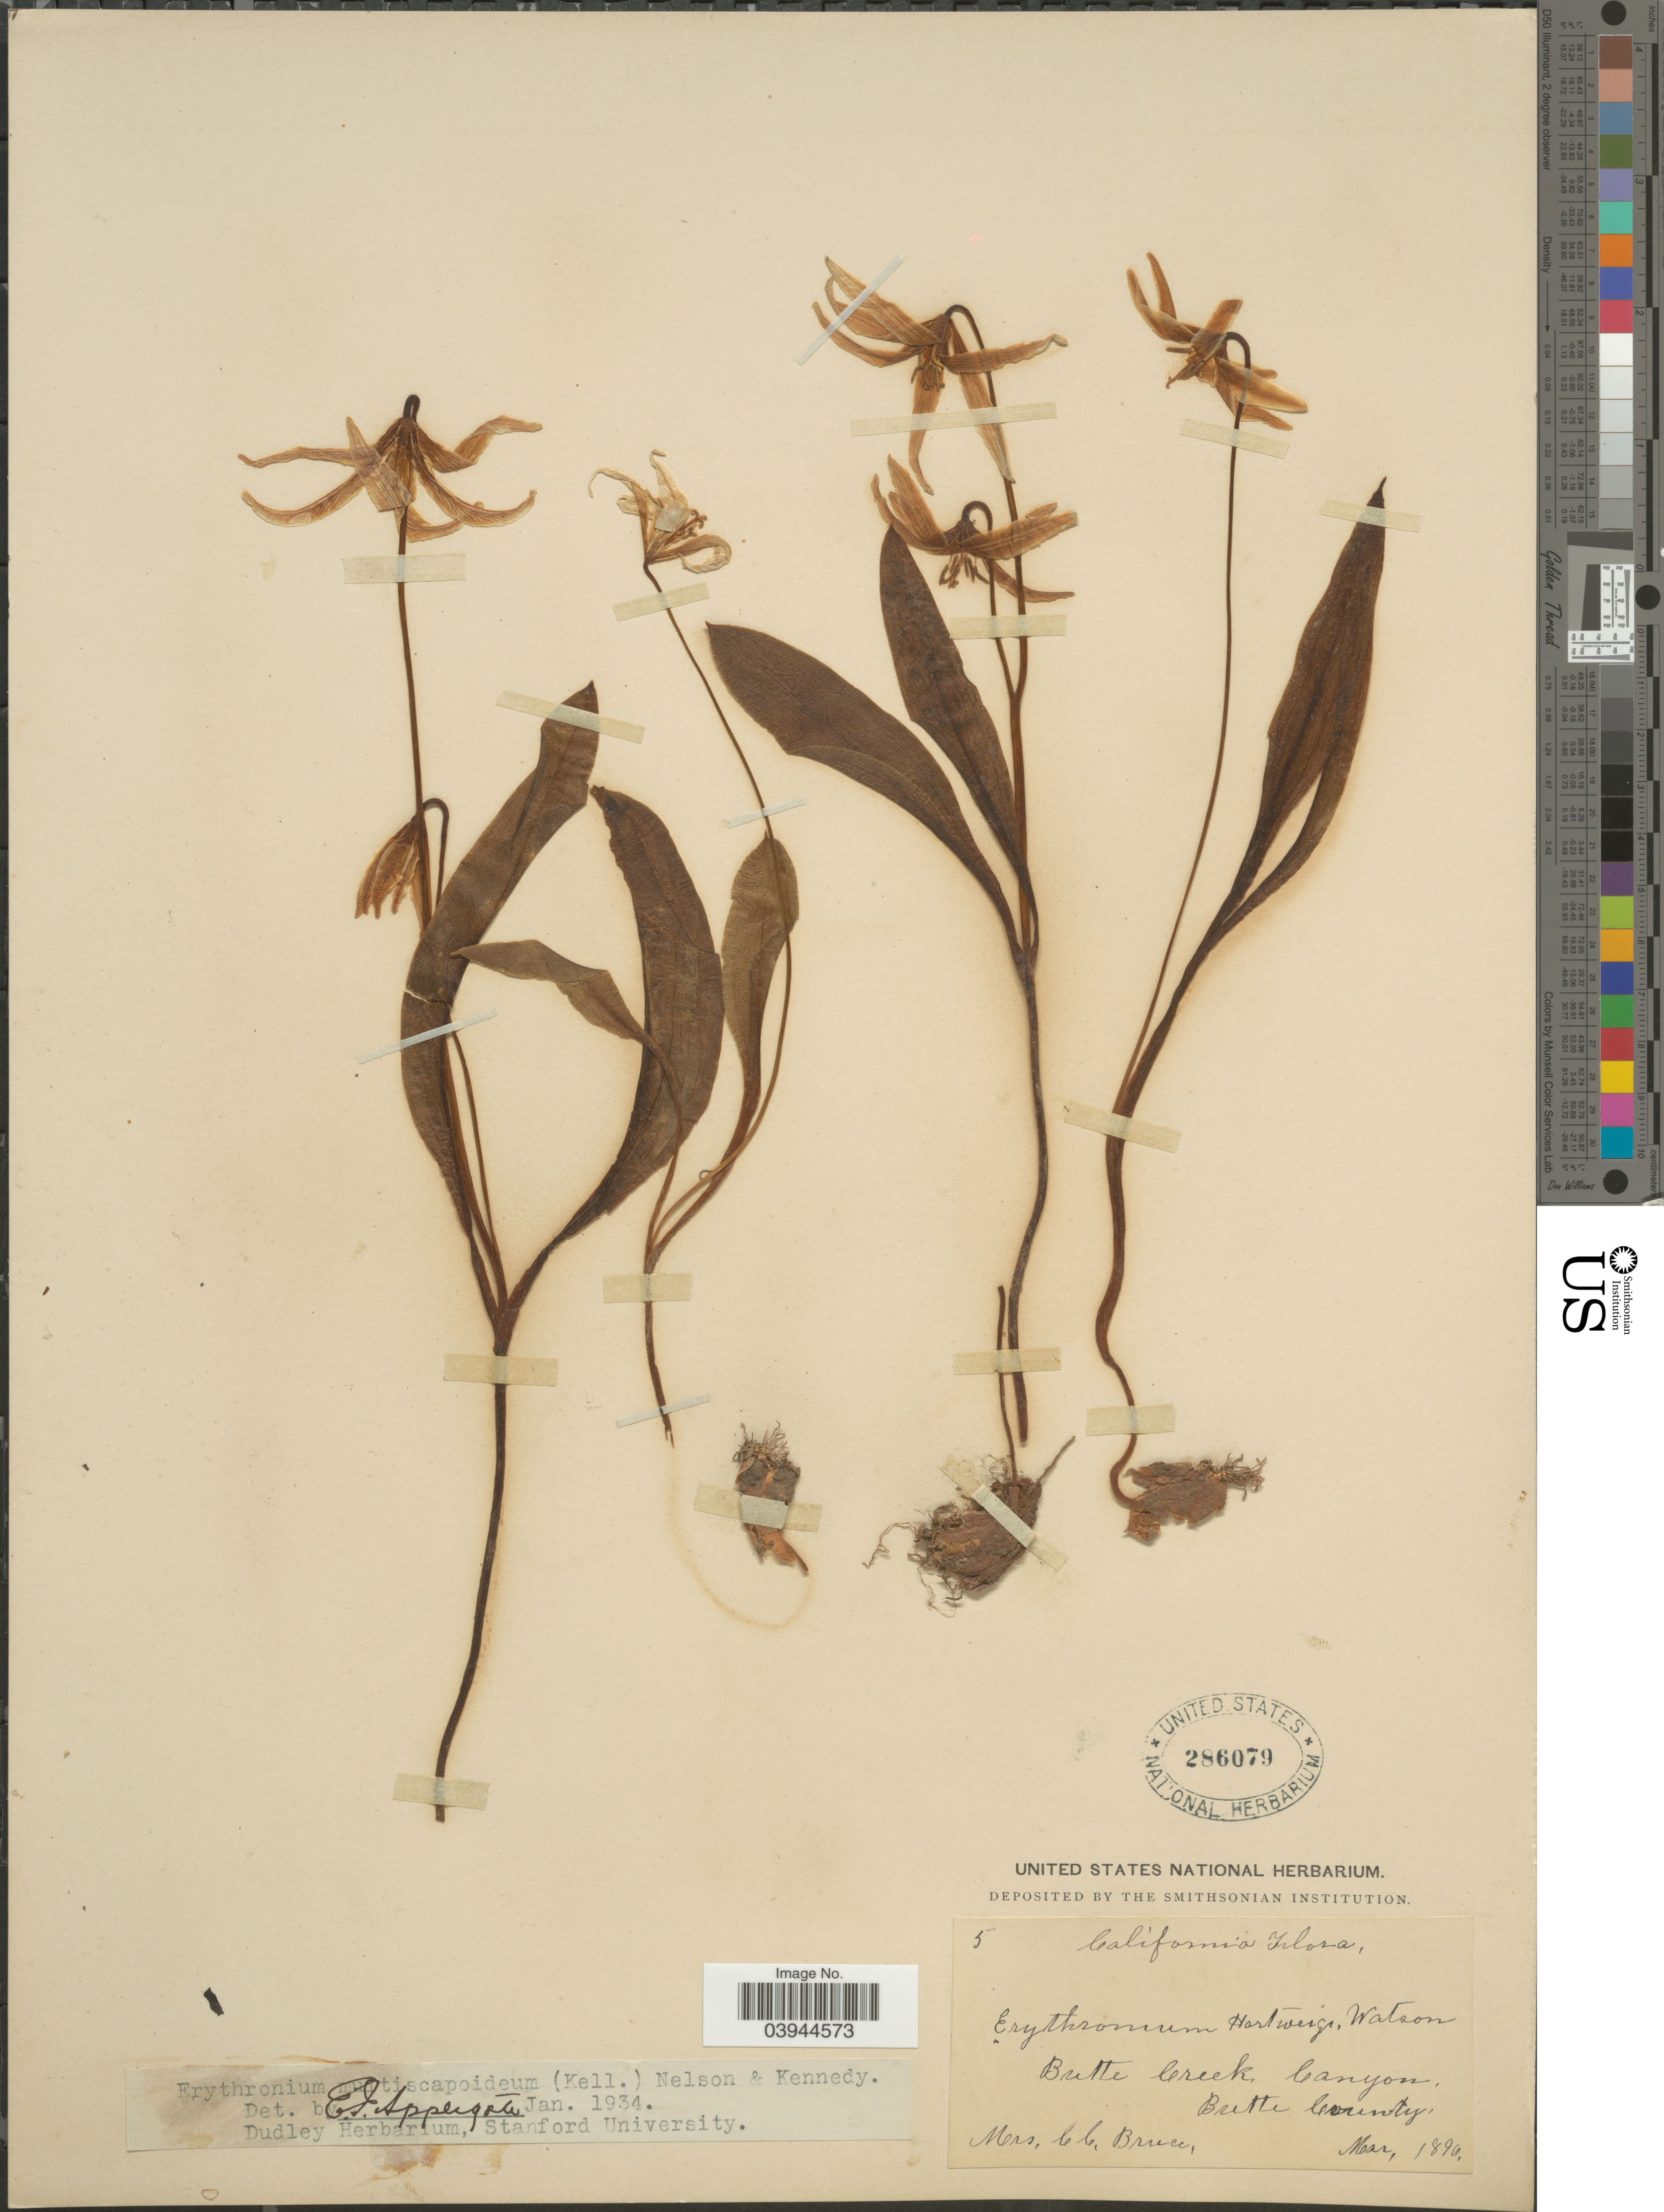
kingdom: Plantae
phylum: Tracheophyta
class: Liliopsida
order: Liliales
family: Liliaceae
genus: Erythronium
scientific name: Erythronium multiscapoideum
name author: (Kellogg) A. Nelson & P.B. Kenn.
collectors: C. Bruce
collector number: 5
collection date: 1890-03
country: United States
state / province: California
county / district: Butte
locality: Butte Creek Canyon, Butte County.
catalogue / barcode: US 286079